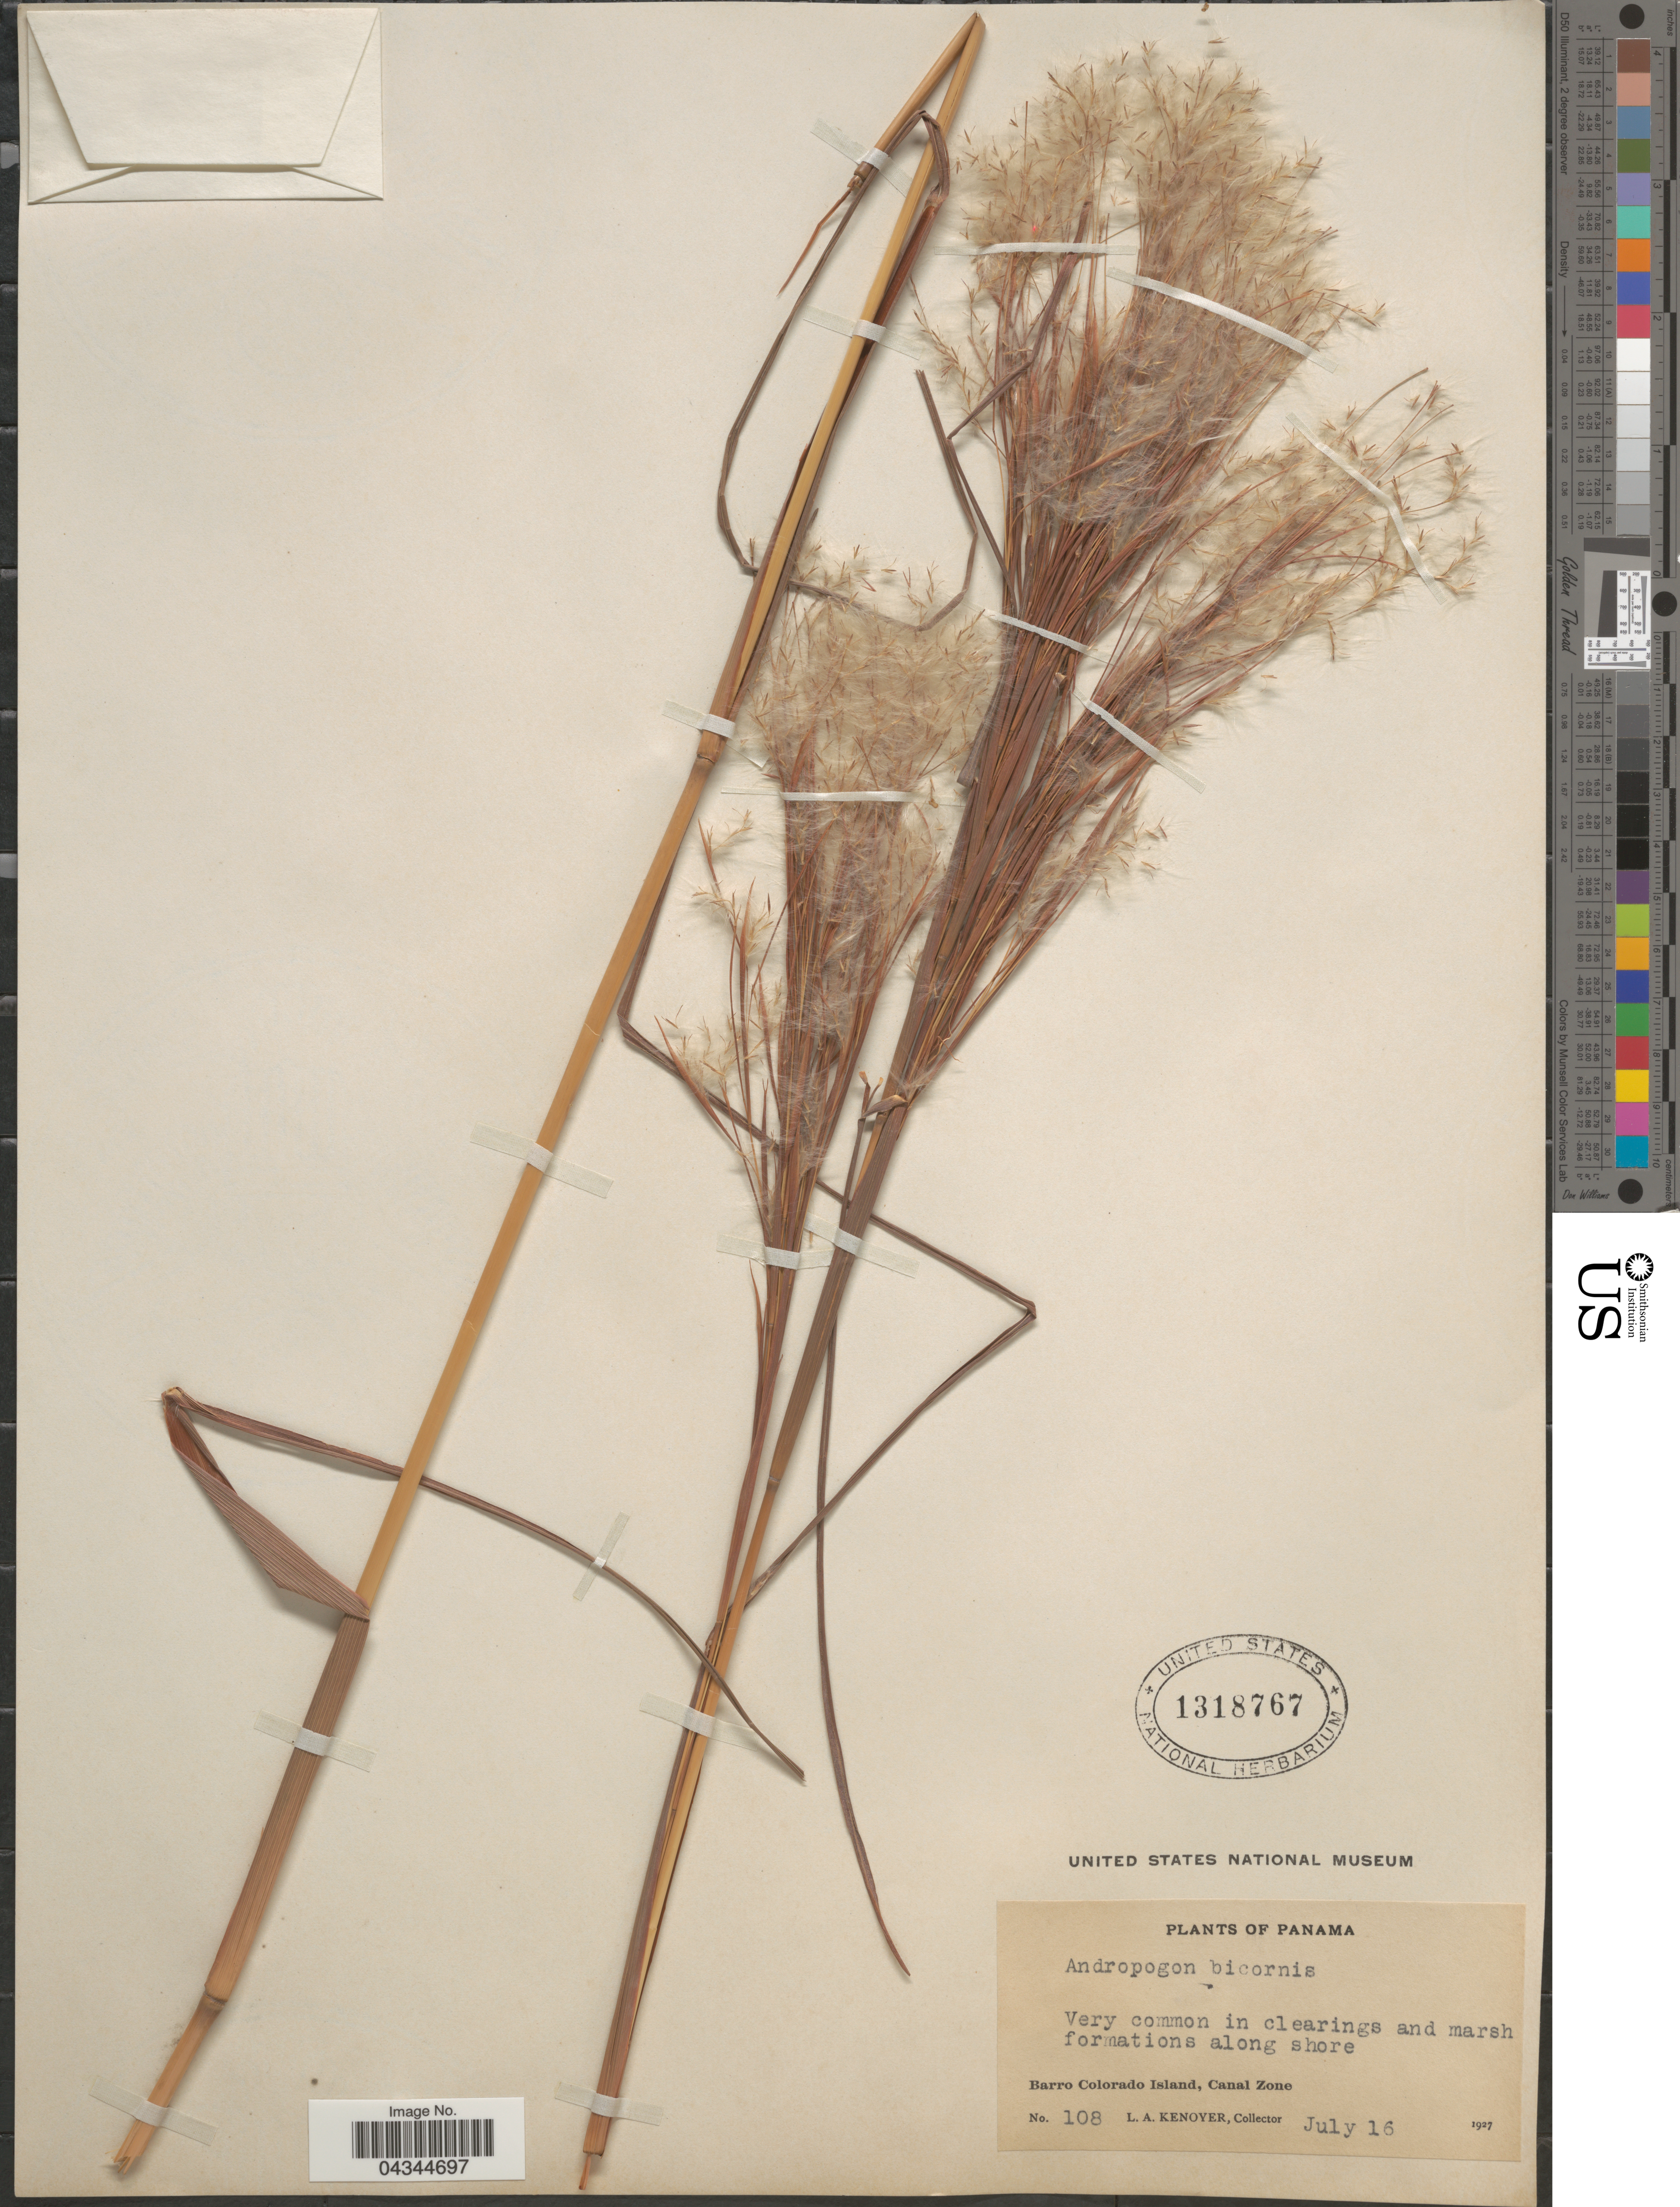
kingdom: Plantae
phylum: Tracheophyta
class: Liliopsida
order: Poales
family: Poaceae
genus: Andropogon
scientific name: Andropogon bicornis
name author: L.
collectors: L. A. Kenoyer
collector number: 108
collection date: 1927-07-16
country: Panama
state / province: Colón / Panamá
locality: Very common in clearings and marsh formations along shore. Barro Colorado Island, Canal Zone.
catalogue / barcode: US 1318767